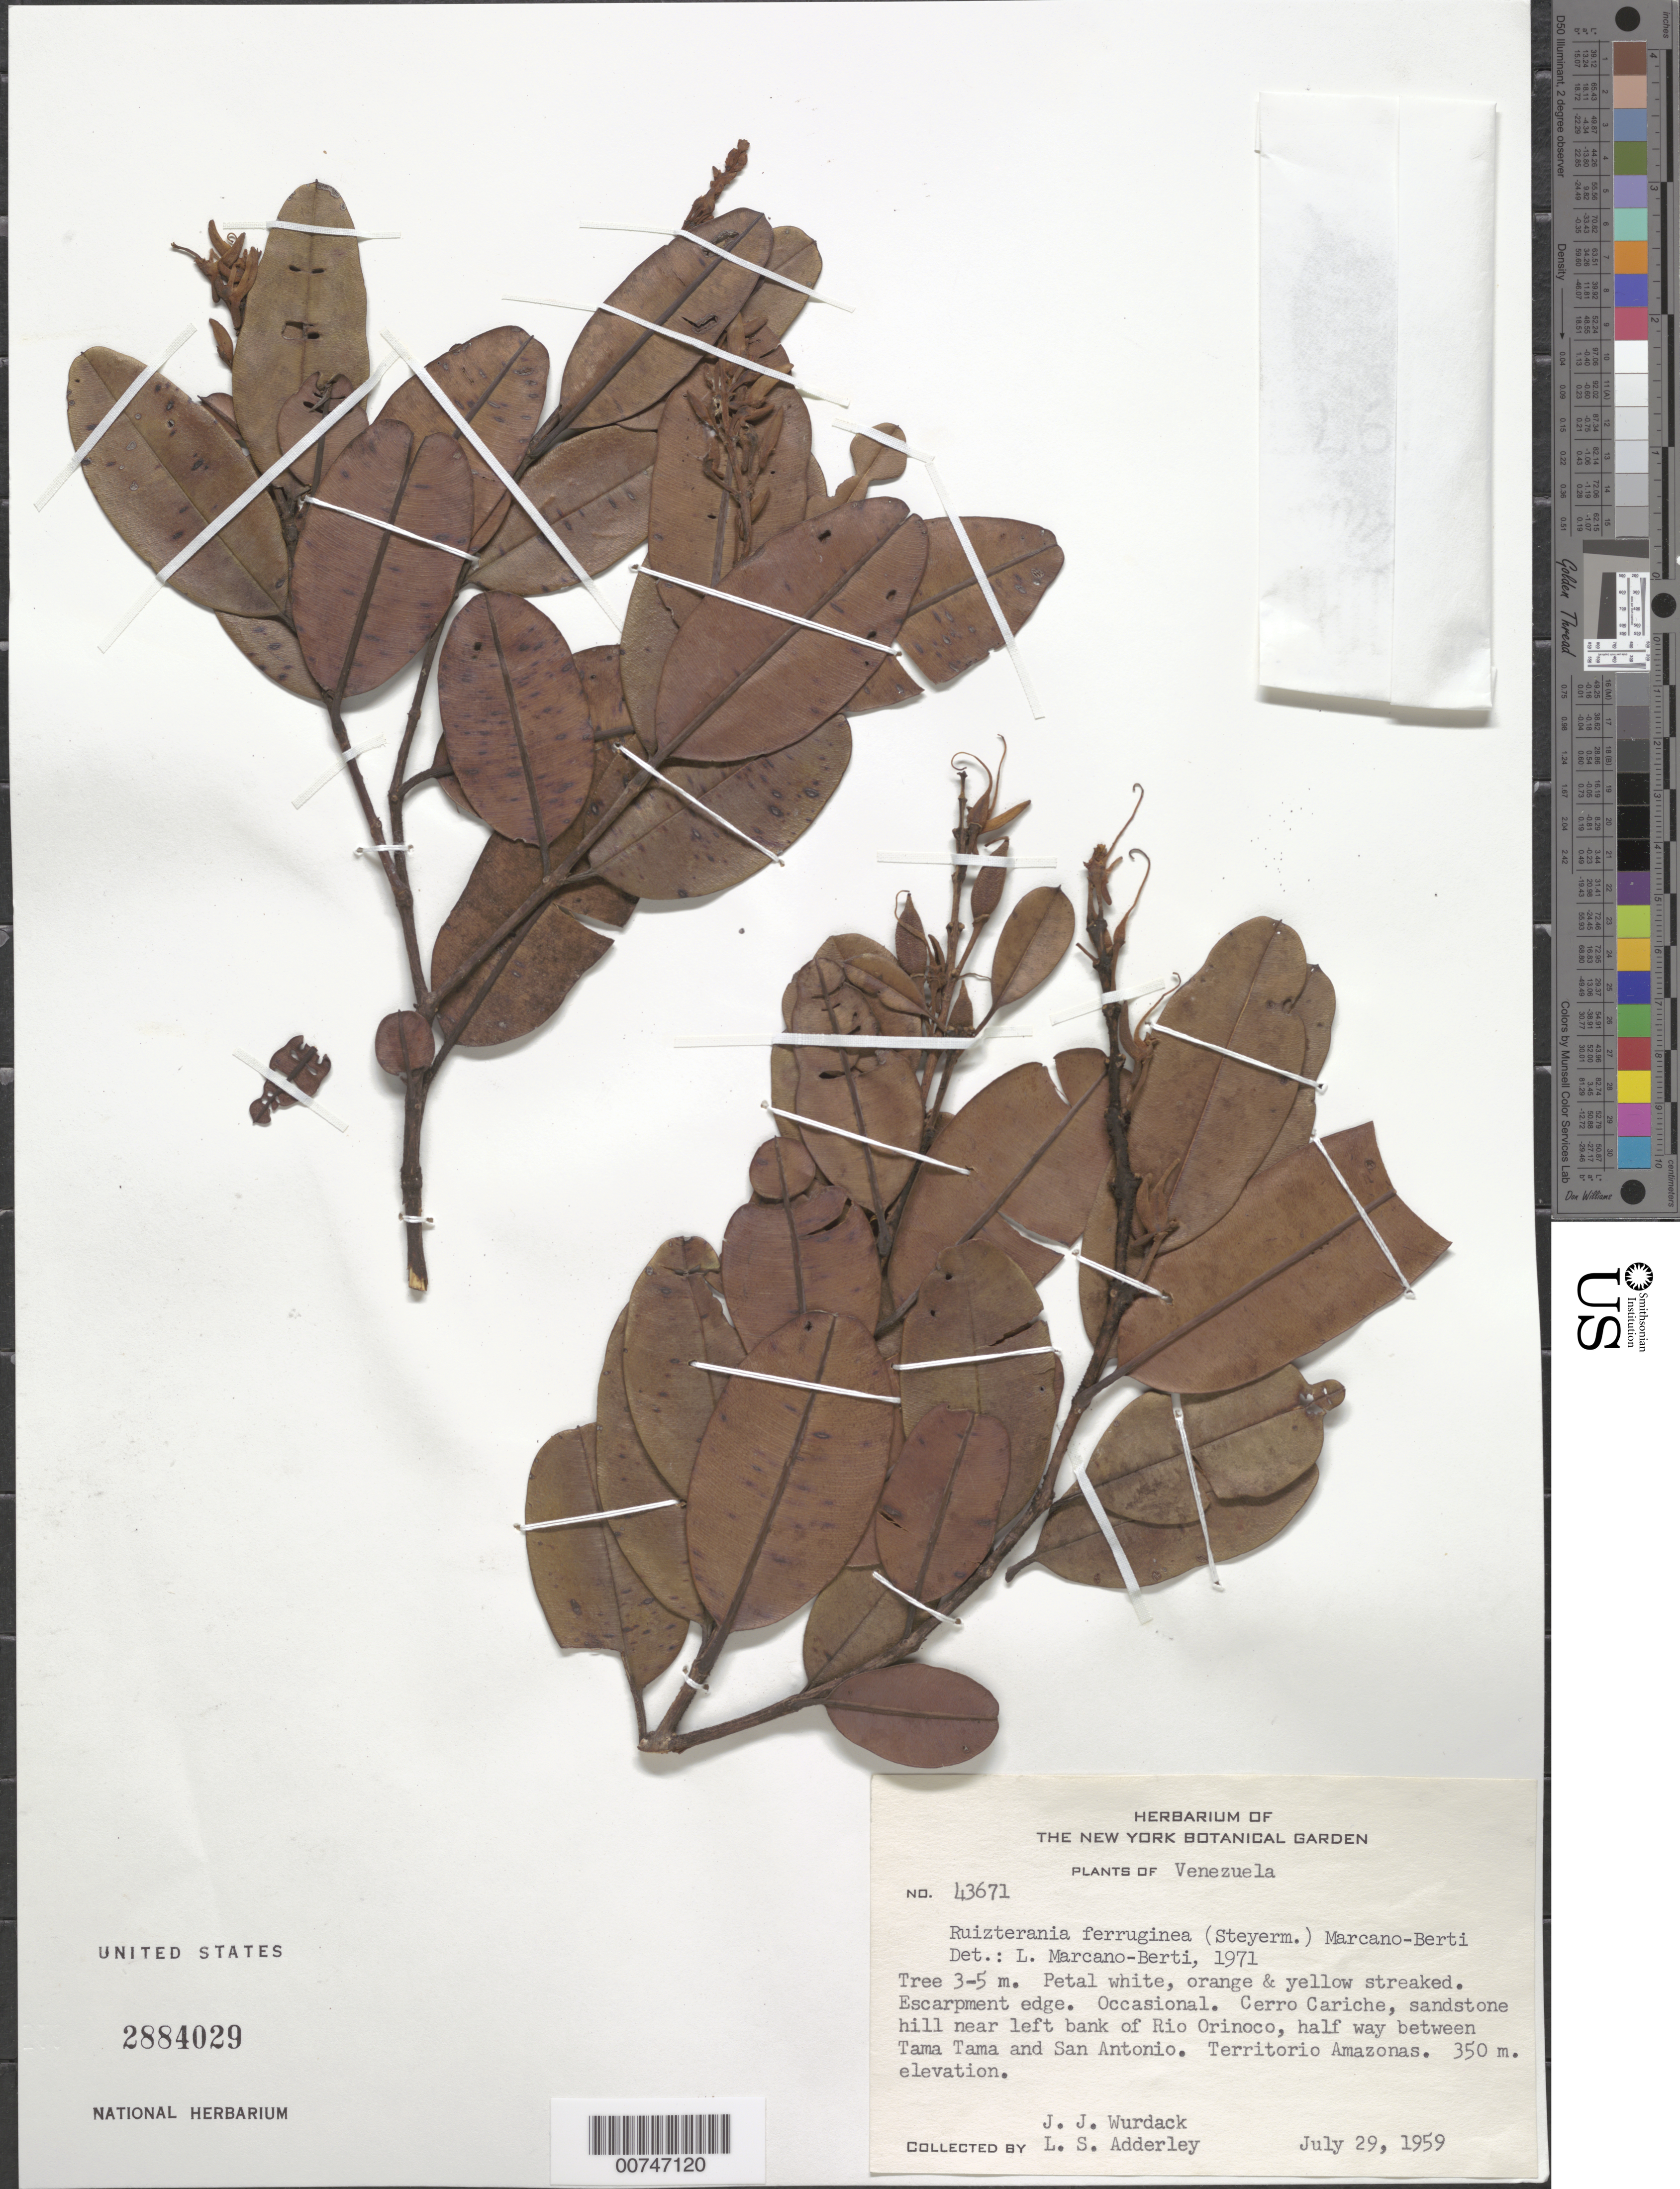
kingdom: Plantae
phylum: Tracheophyta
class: Magnoliopsida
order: Myrtales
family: Vochysiaceae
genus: Ruizterania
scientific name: Ruizterania ferruginea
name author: (Steyerm.) Marc.-Berti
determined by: Marcano-Berti, L.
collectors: J. J. Wurdack & L. S. Adderley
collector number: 43671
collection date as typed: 28-Jul-59 to 29-Jul-59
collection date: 1959-07-28/1959-07-29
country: Venezuela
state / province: Amazonas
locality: Cerro Cariche, Río Orinoco, between Tama-tama & San Antonio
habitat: Sandstone hill near river; escarpment ridge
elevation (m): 350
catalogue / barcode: US 2884029